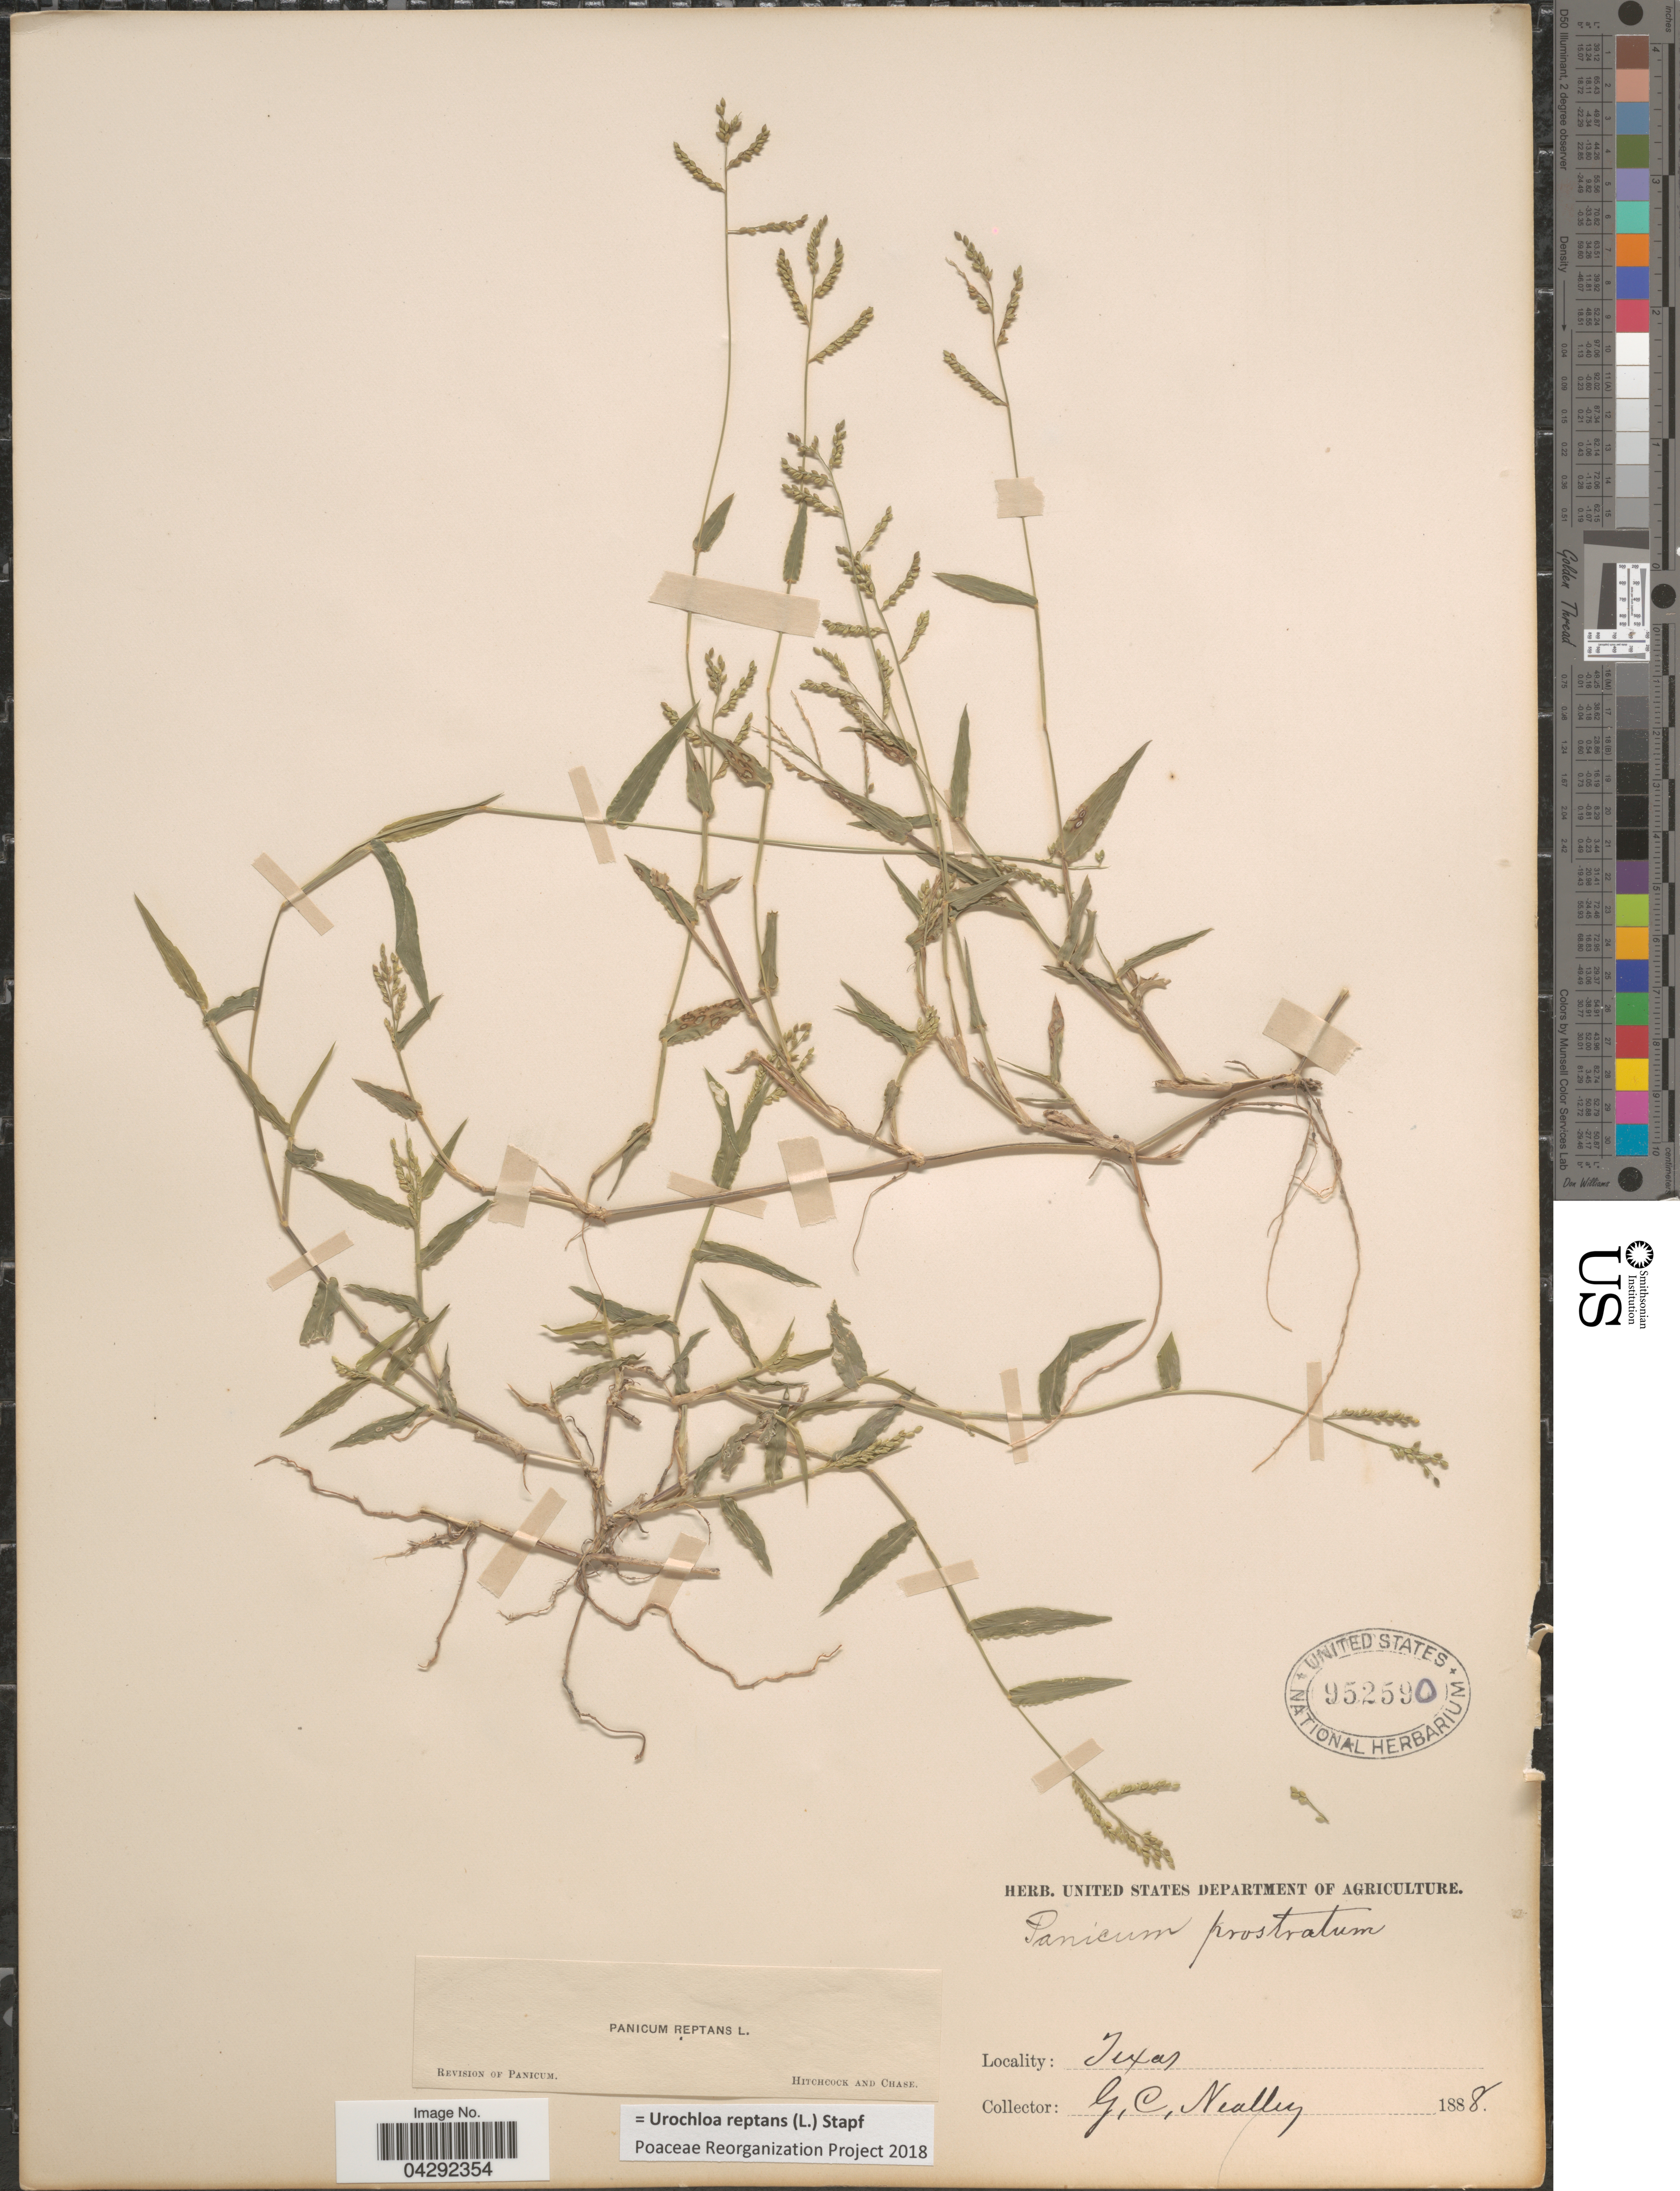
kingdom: Plantae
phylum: Tracheophyta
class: Liliopsida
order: Poales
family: Poaceae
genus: Urochloa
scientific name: Urochloa reptans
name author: (L.) Stapf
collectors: G. C. Nealley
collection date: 1888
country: United States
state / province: Texas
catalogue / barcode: US 952590